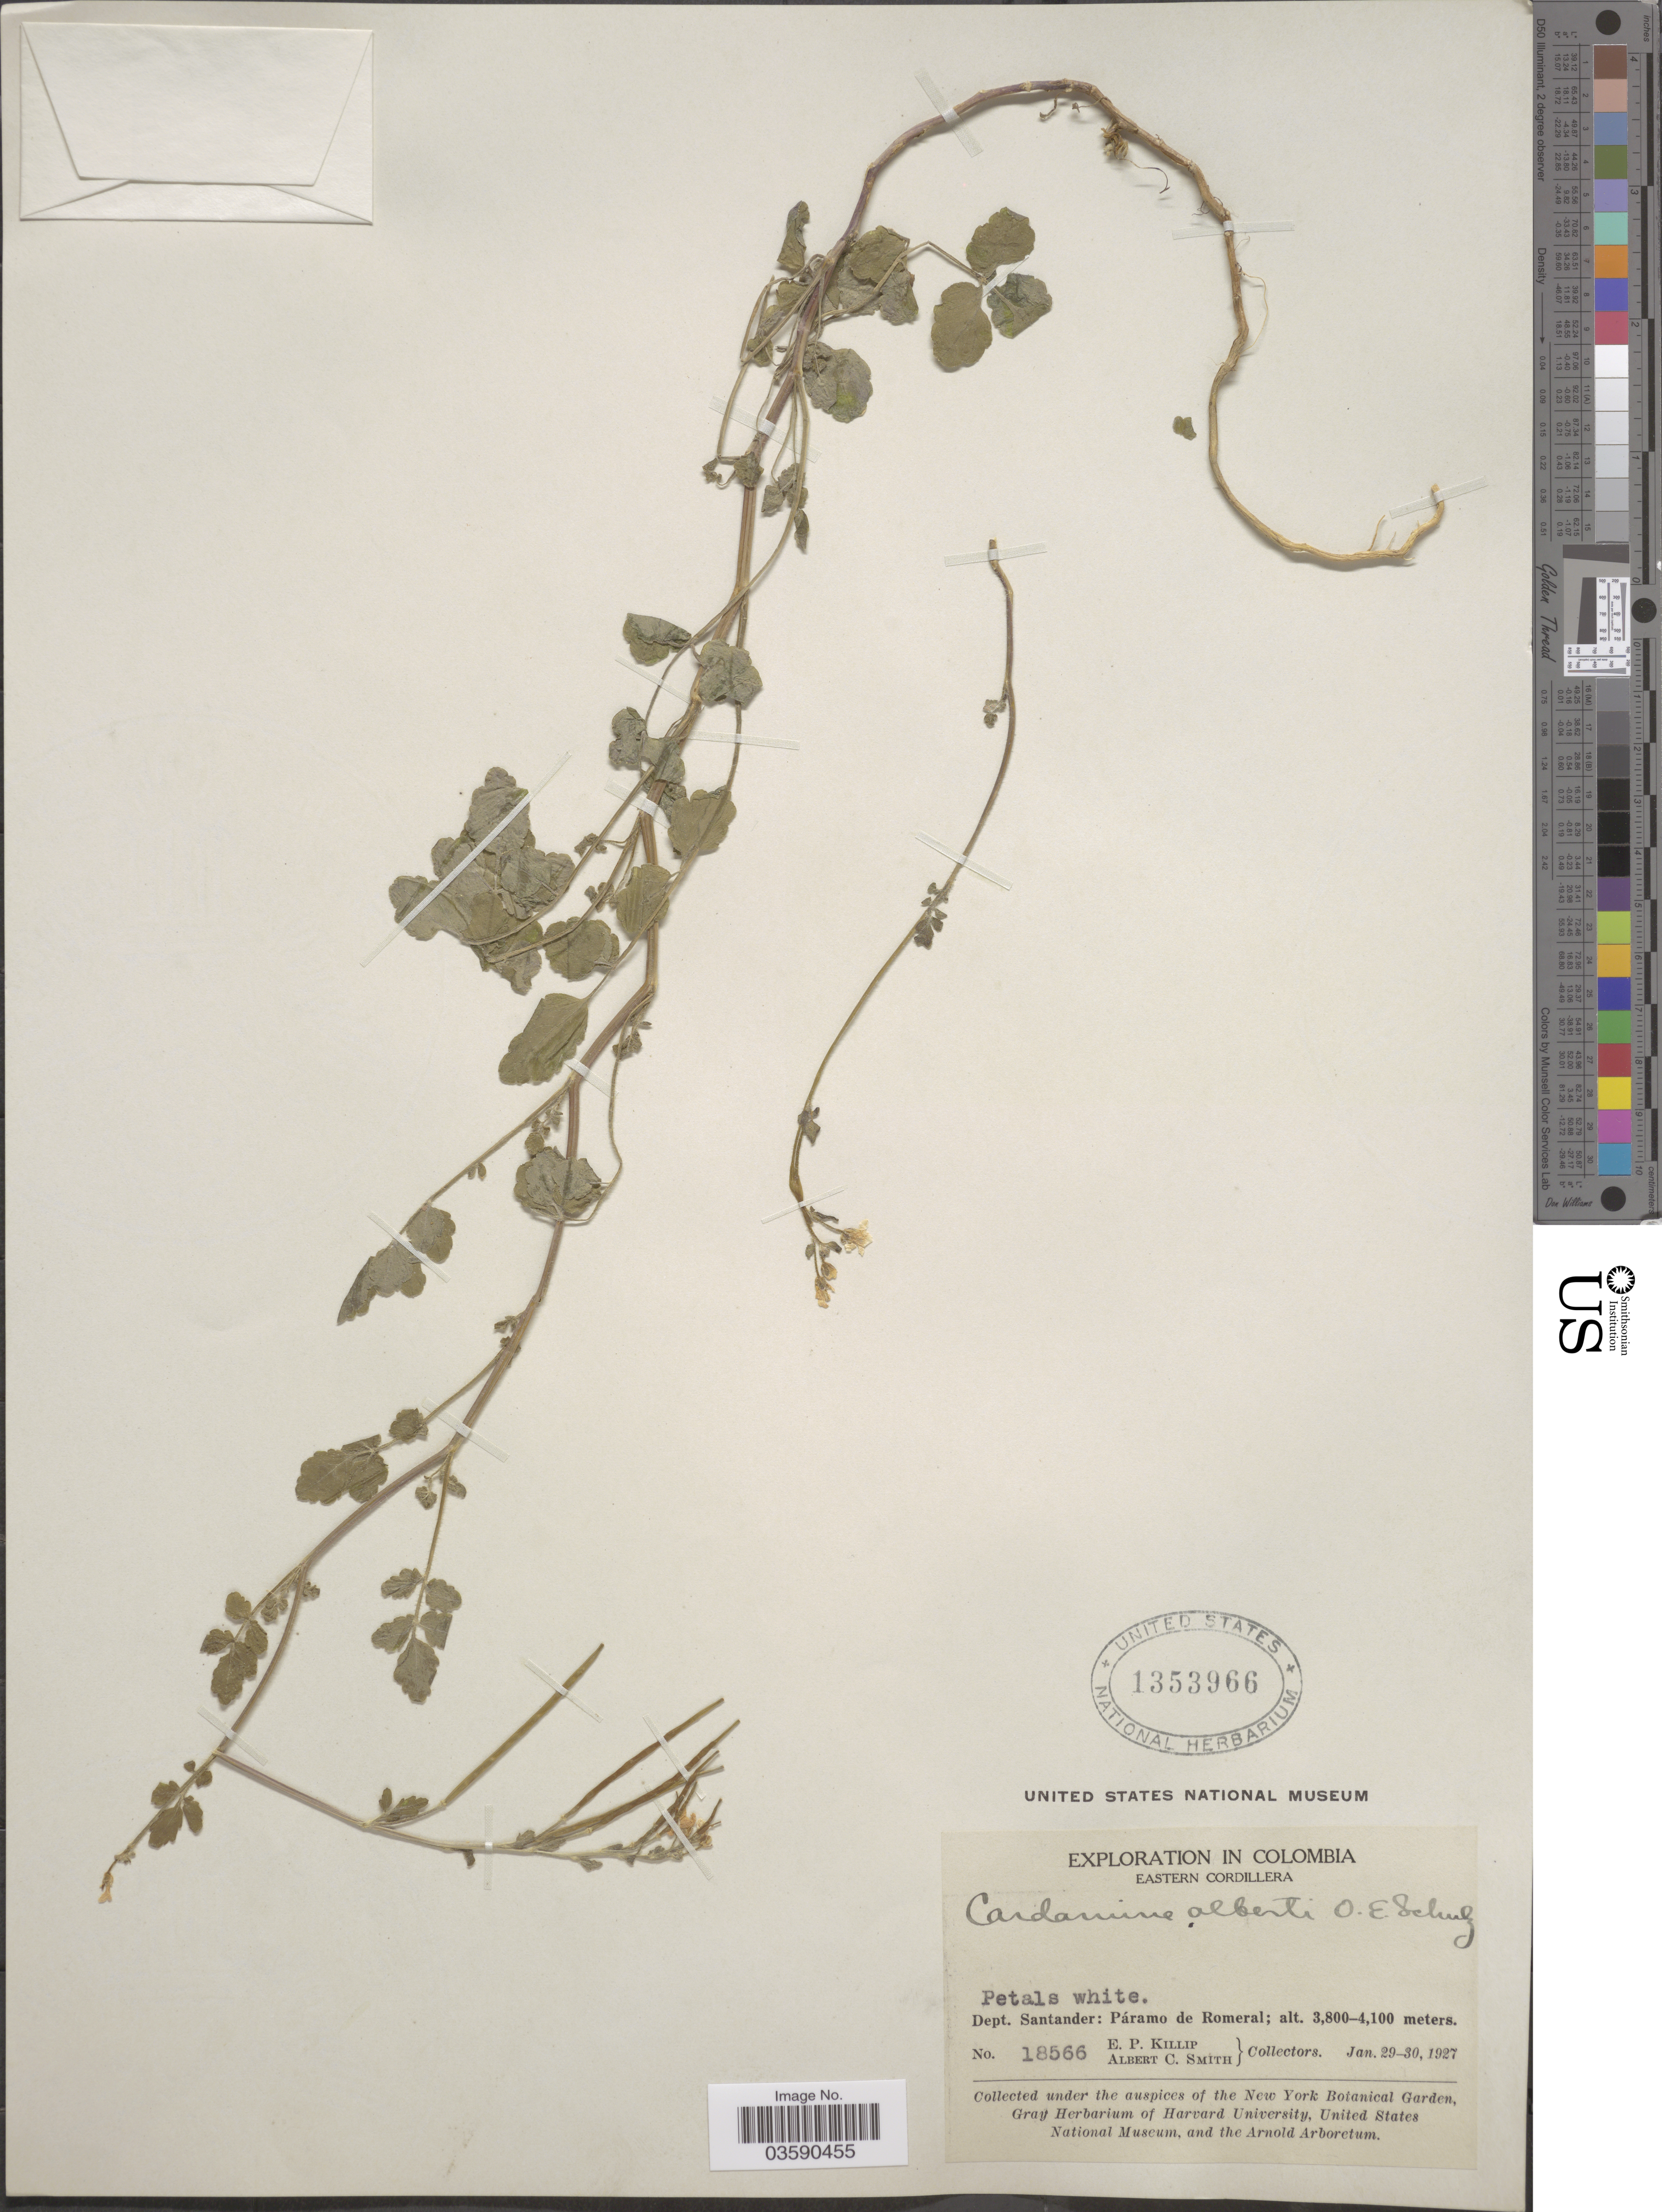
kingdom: Plantae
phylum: Tracheophyta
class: Magnoliopsida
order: Brassicales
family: Brassicaceae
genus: Cardamine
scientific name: Cardamine alberti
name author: O.E. Schulz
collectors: E. P. Killip & A. C. Smith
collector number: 18566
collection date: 1927-01-29/1927-01-30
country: Colombia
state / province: Santander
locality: Eastern Cordillera. Dept. Santander: Páramo de Romeral.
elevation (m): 3800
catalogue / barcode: US 1353966